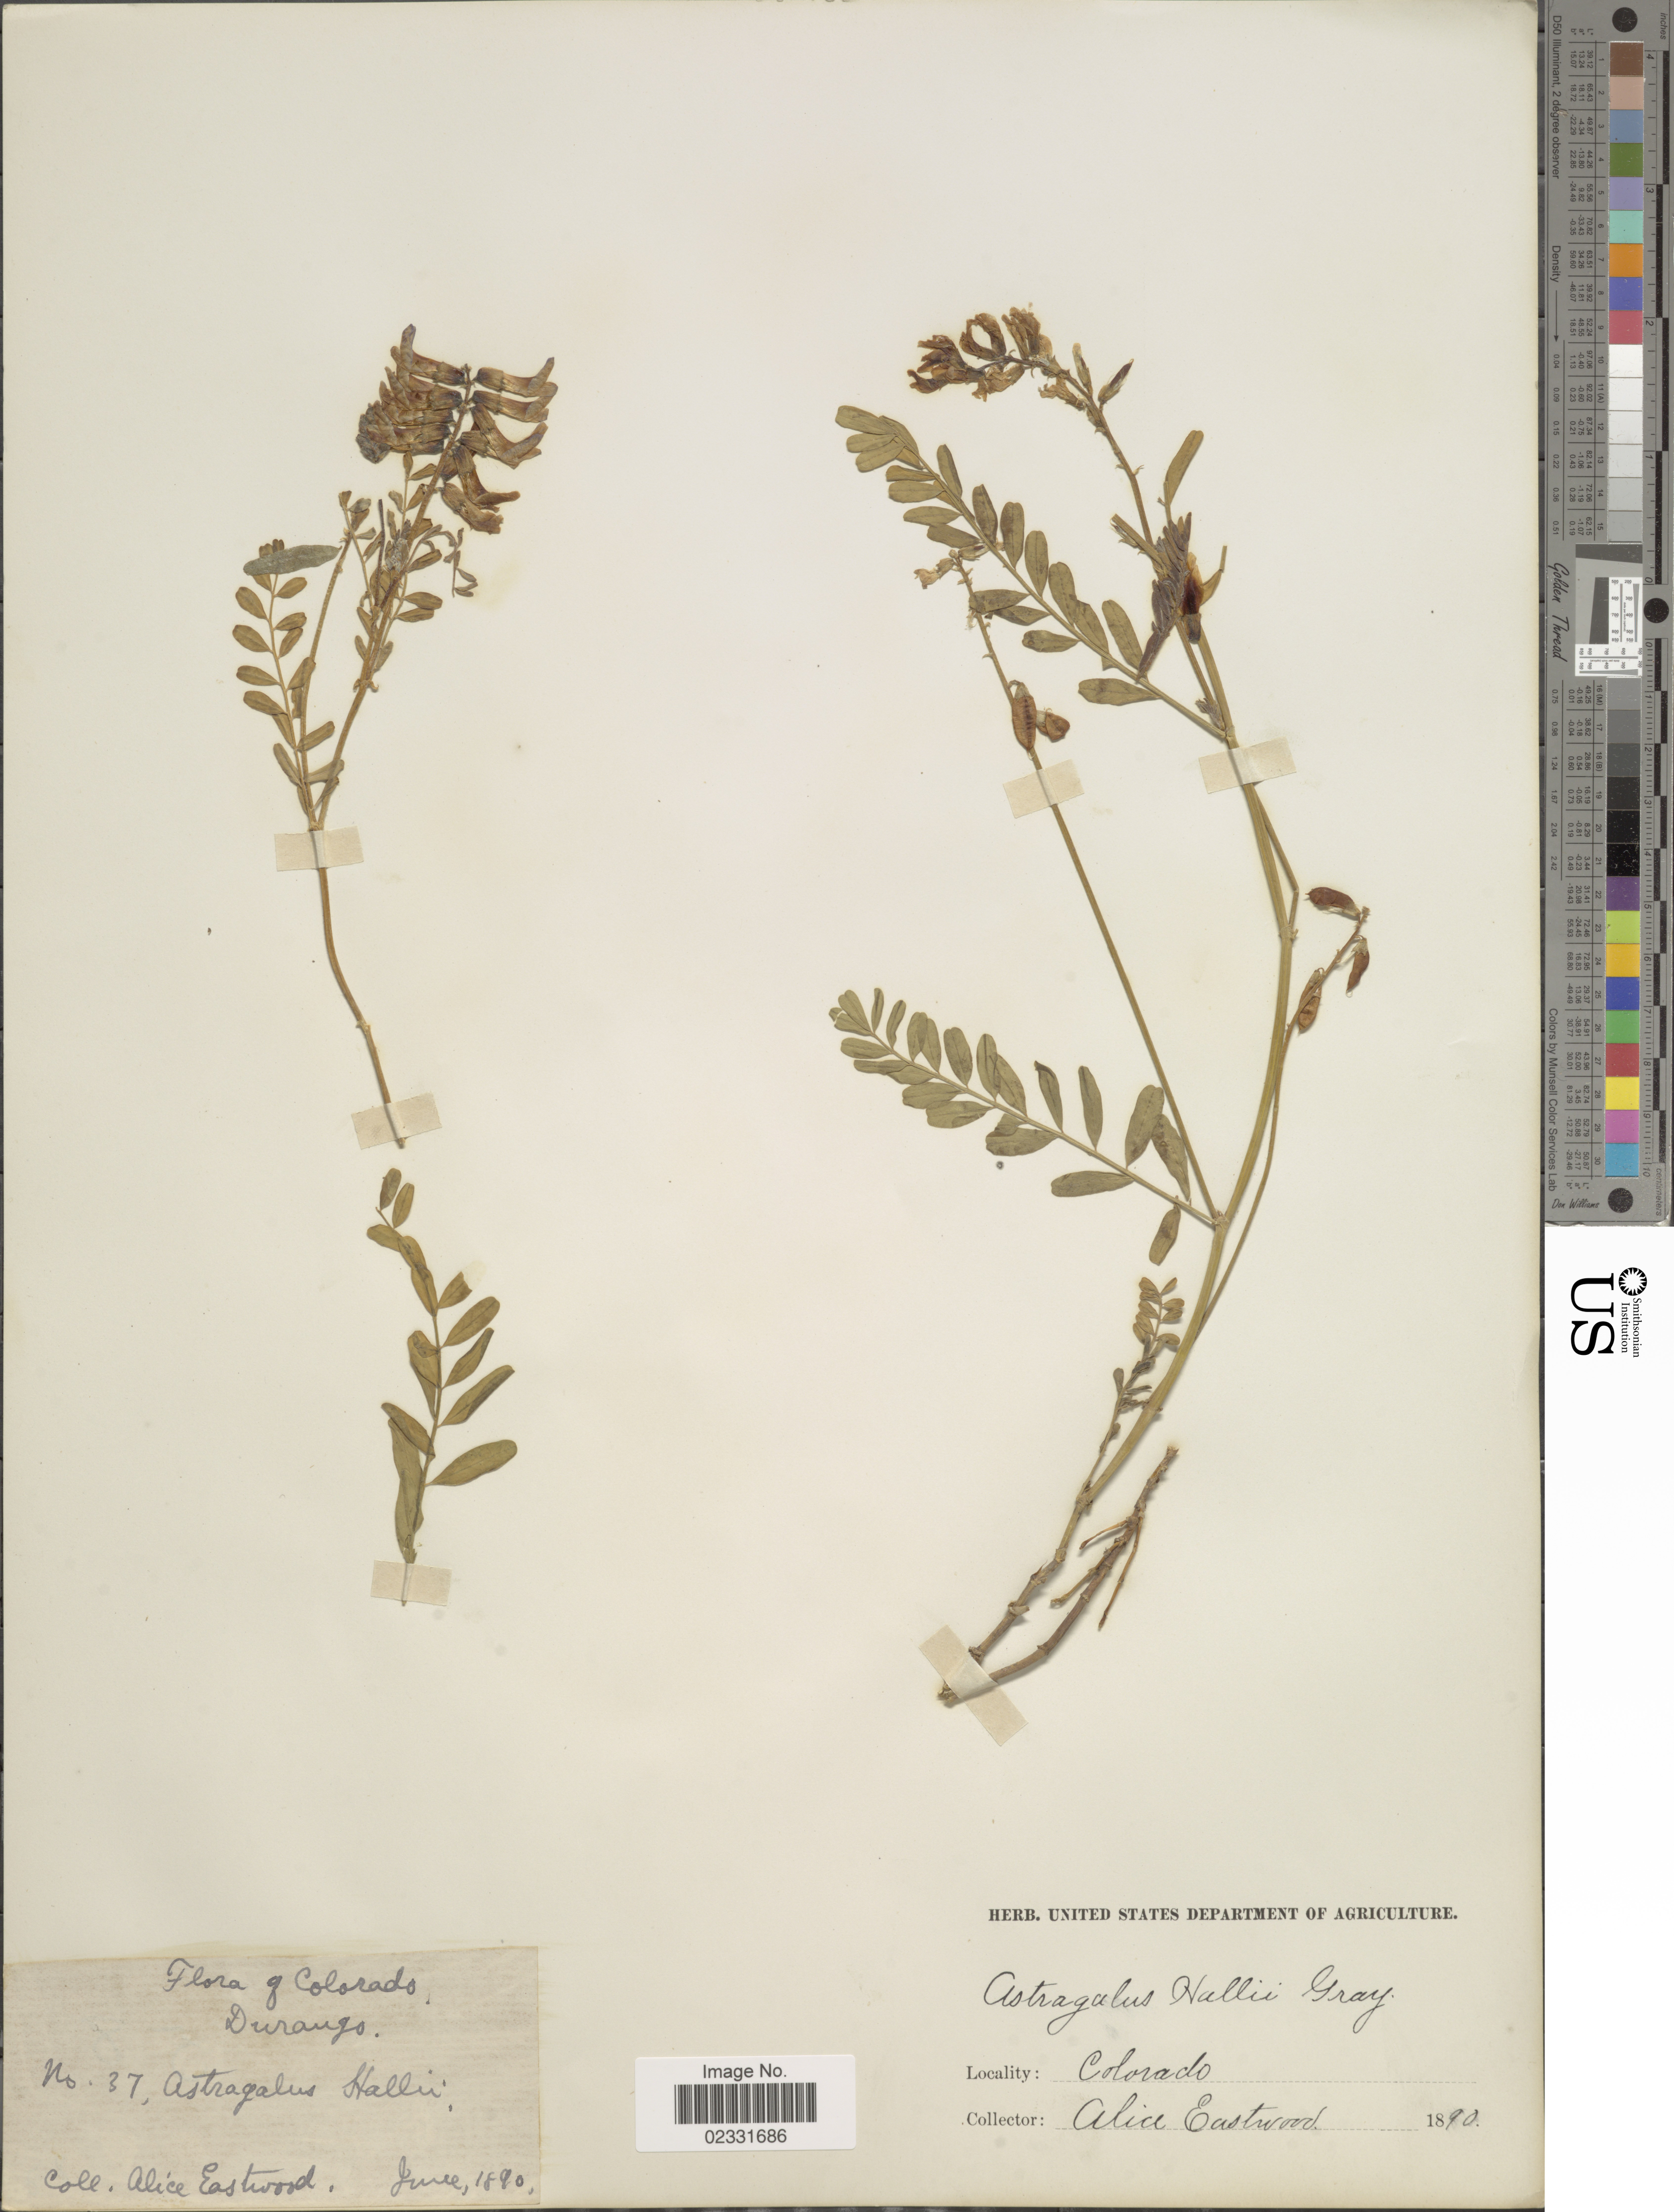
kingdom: Plantae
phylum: Tracheophyta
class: Magnoliopsida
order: Fabales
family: Fabaceae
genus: Astragalus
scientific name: Astragalus hallii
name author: A. Gray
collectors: A. Eastwood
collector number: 37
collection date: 1890-06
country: United States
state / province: Colorado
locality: Durango.